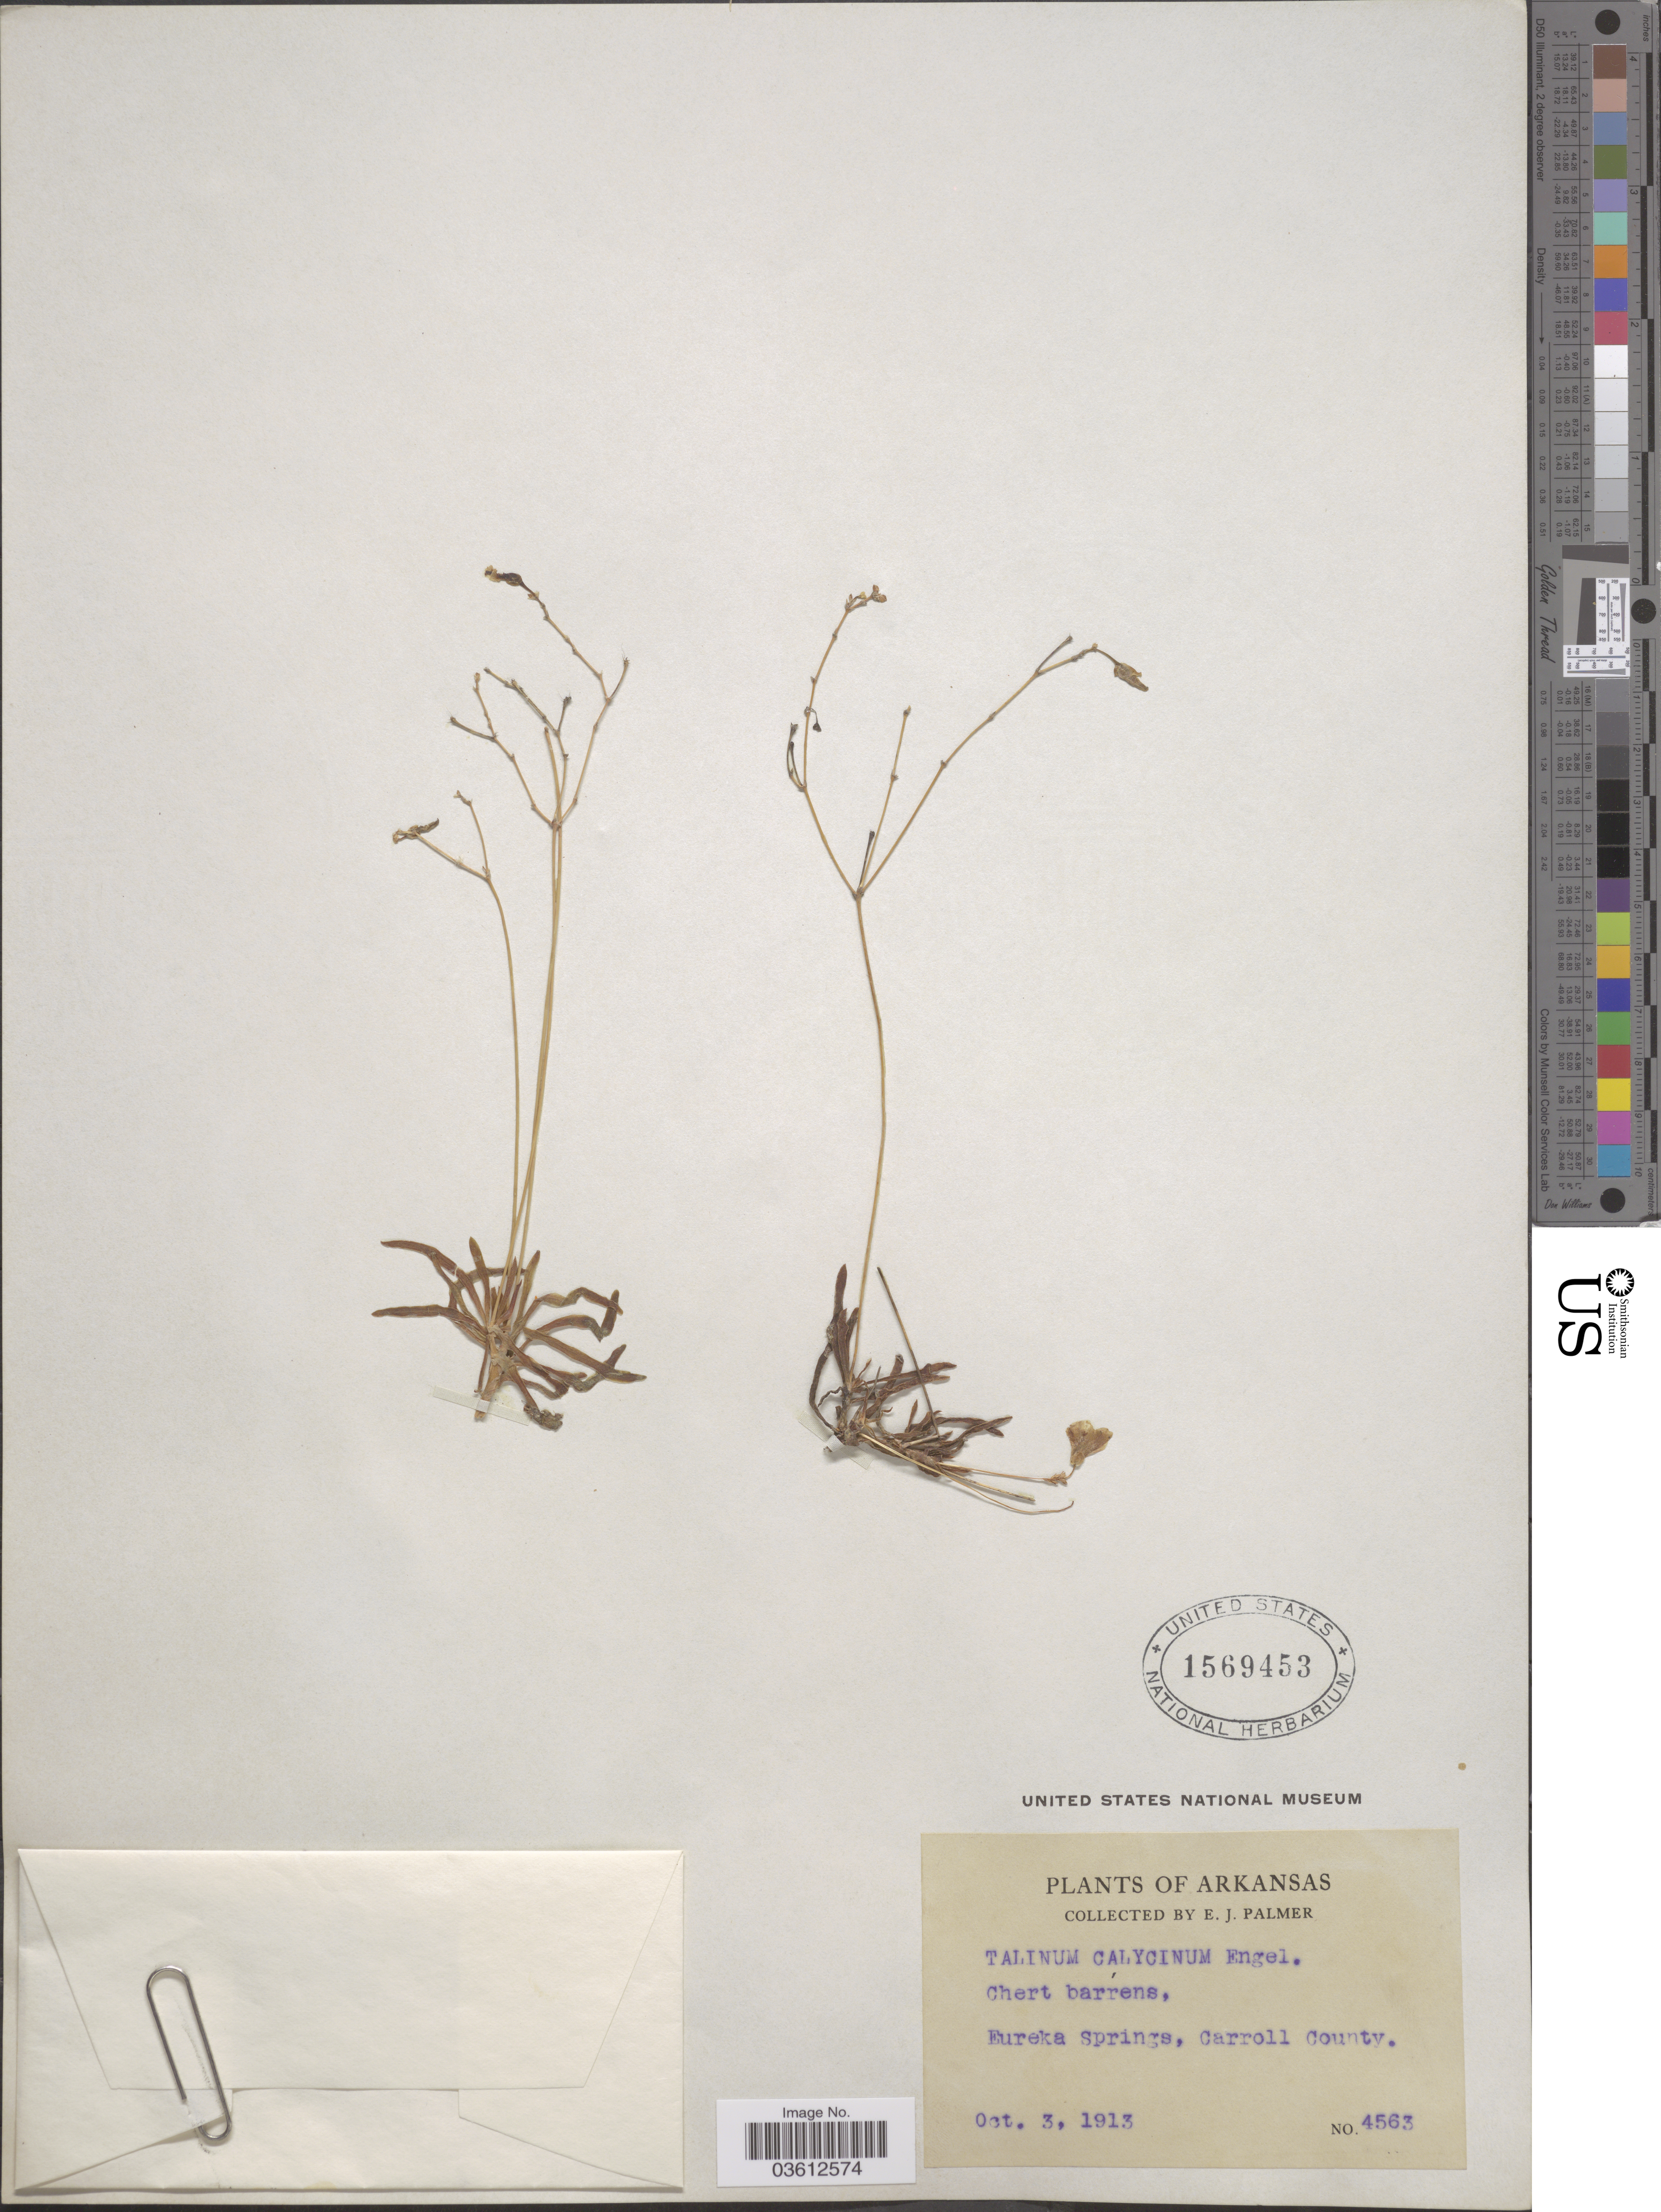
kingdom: Plantae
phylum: Tracheophyta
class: Magnoliopsida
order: Caryophyllales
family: Talinaceae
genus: Talinum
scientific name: Talinum calycinum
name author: Engelm.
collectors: E. J. Palmer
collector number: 4563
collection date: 1913-10-03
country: United States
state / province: Arkansas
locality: Eureka Springs, Carroll County.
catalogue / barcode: US 1569453